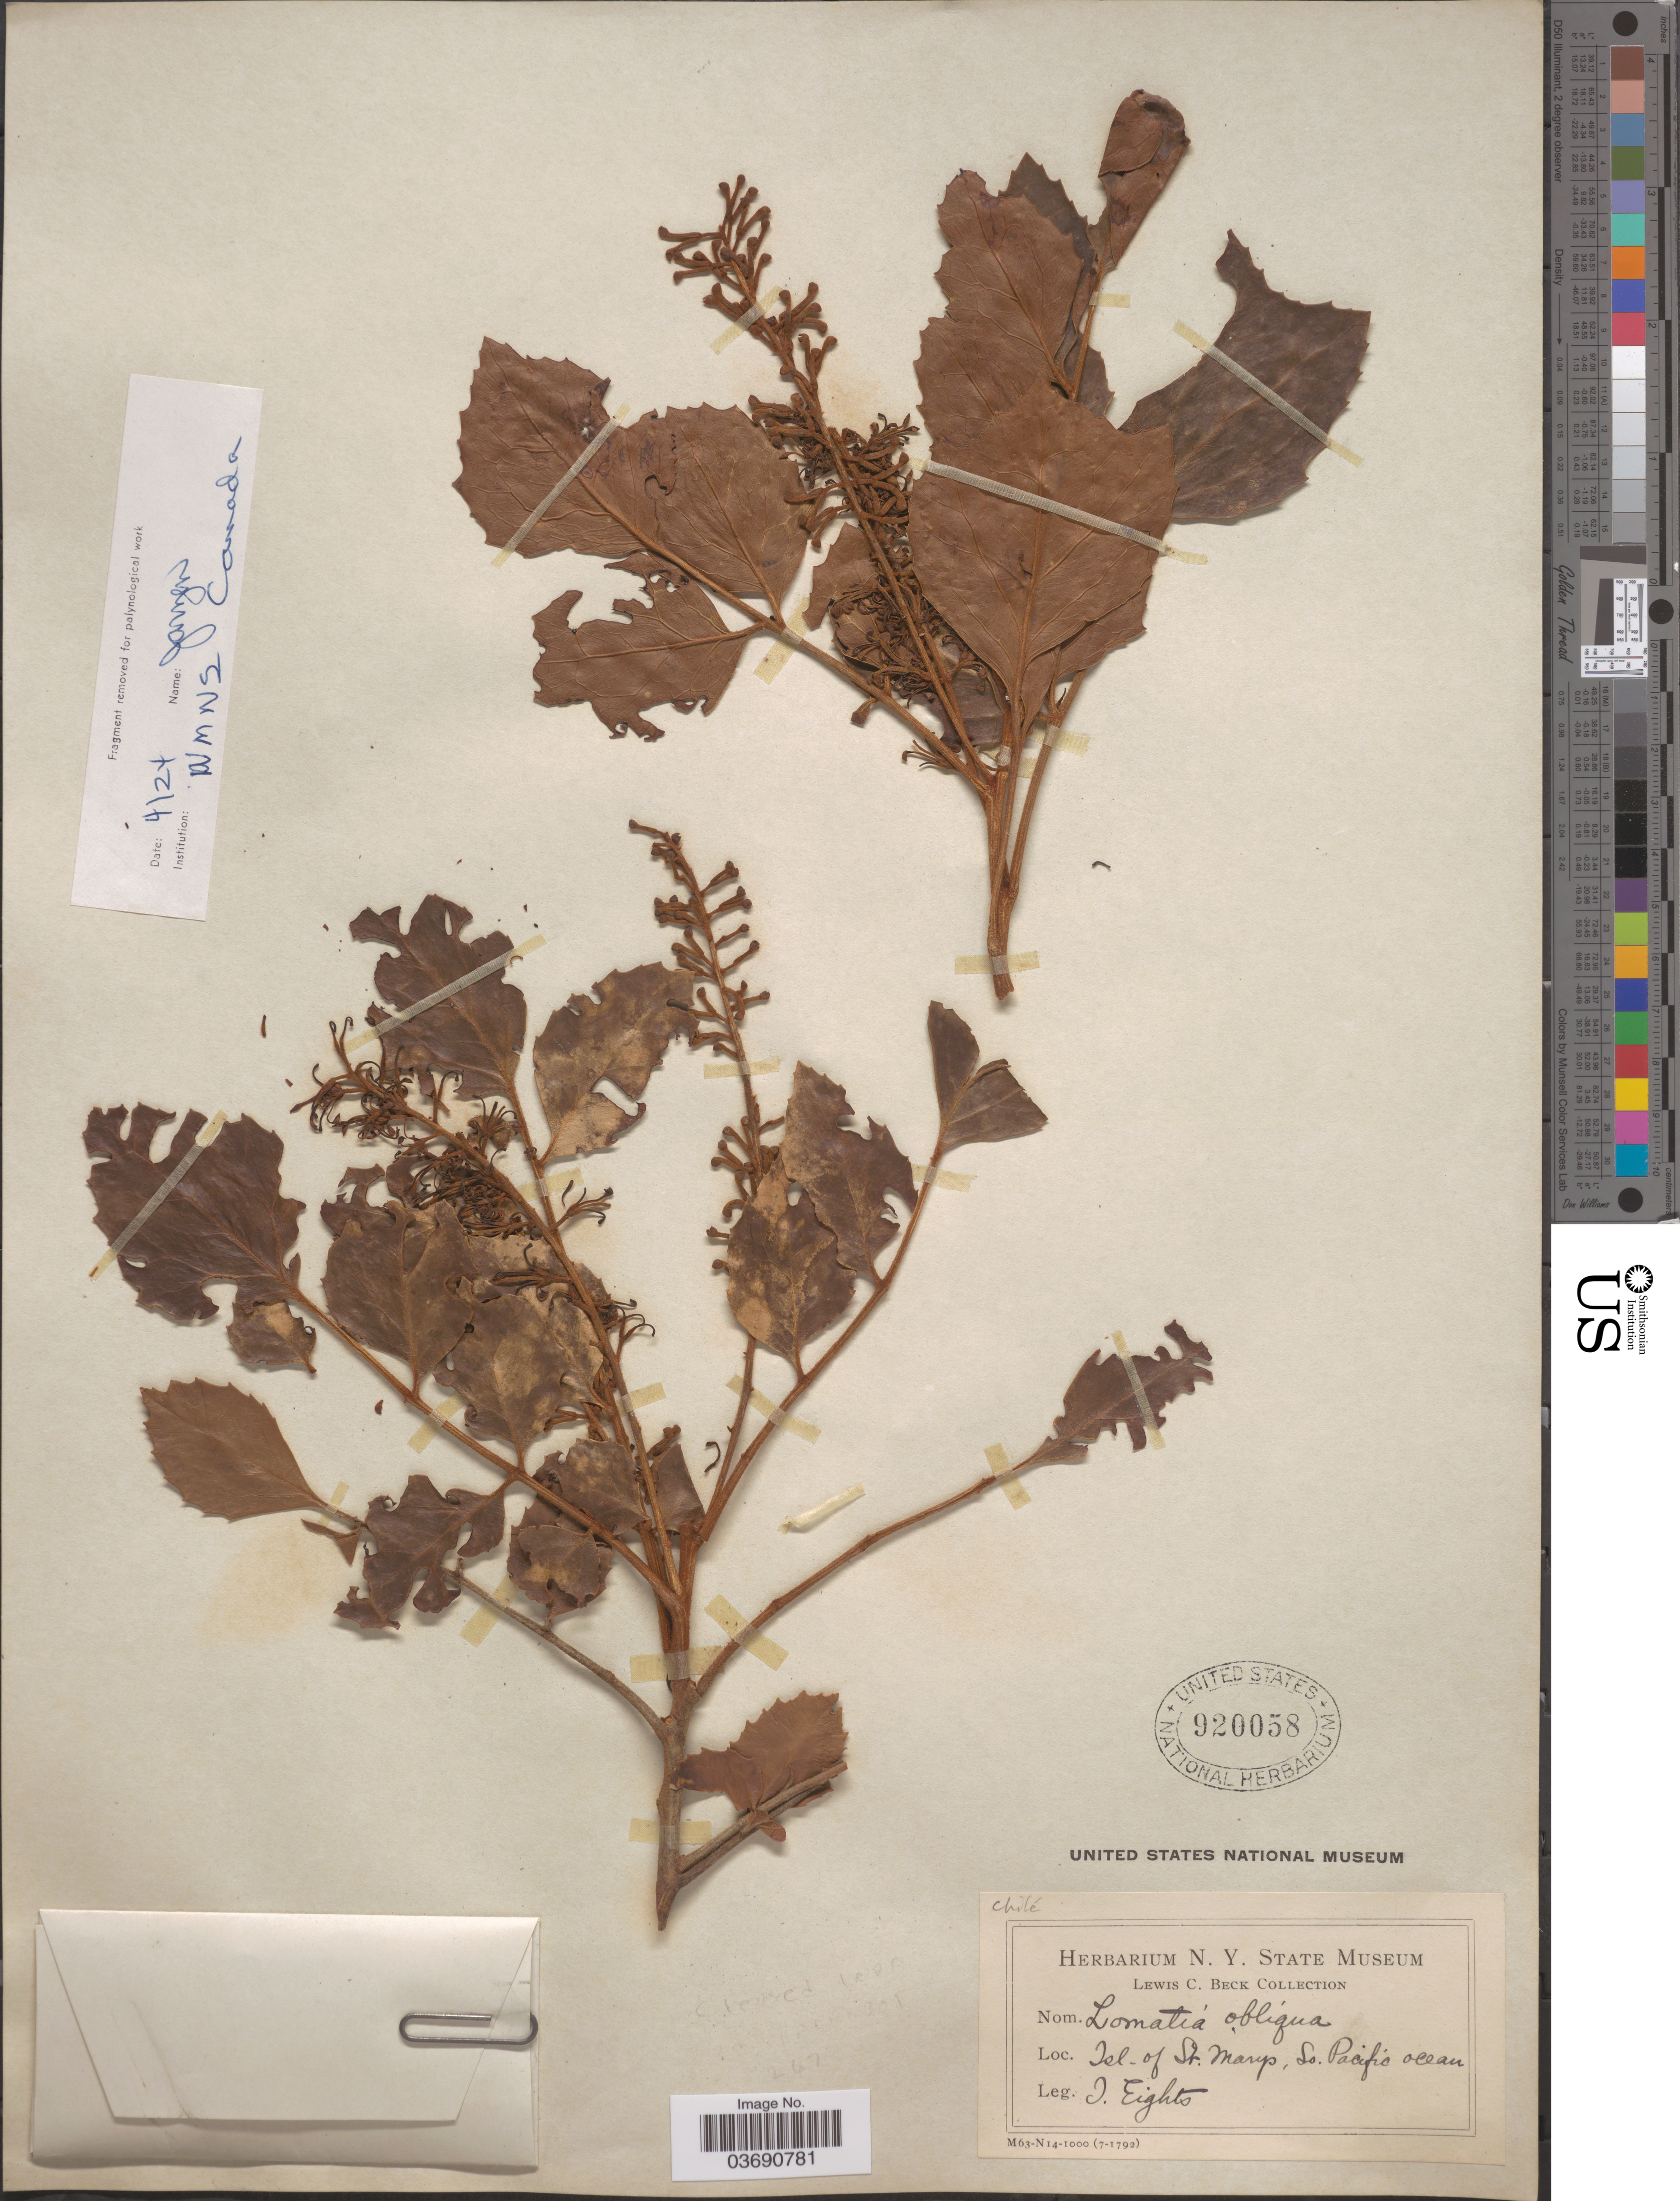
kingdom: Plantae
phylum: Tracheophyta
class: Magnoliopsida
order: Proteales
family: Proteaceae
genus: Lomatia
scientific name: Lomatia hirsuta subsp. obliqua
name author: (Ruiz & Pav.) R.T. Penn.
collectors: J. Eights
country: Chile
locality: Isl. of St. Marys, So. Pacific ocean.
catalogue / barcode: US 920058